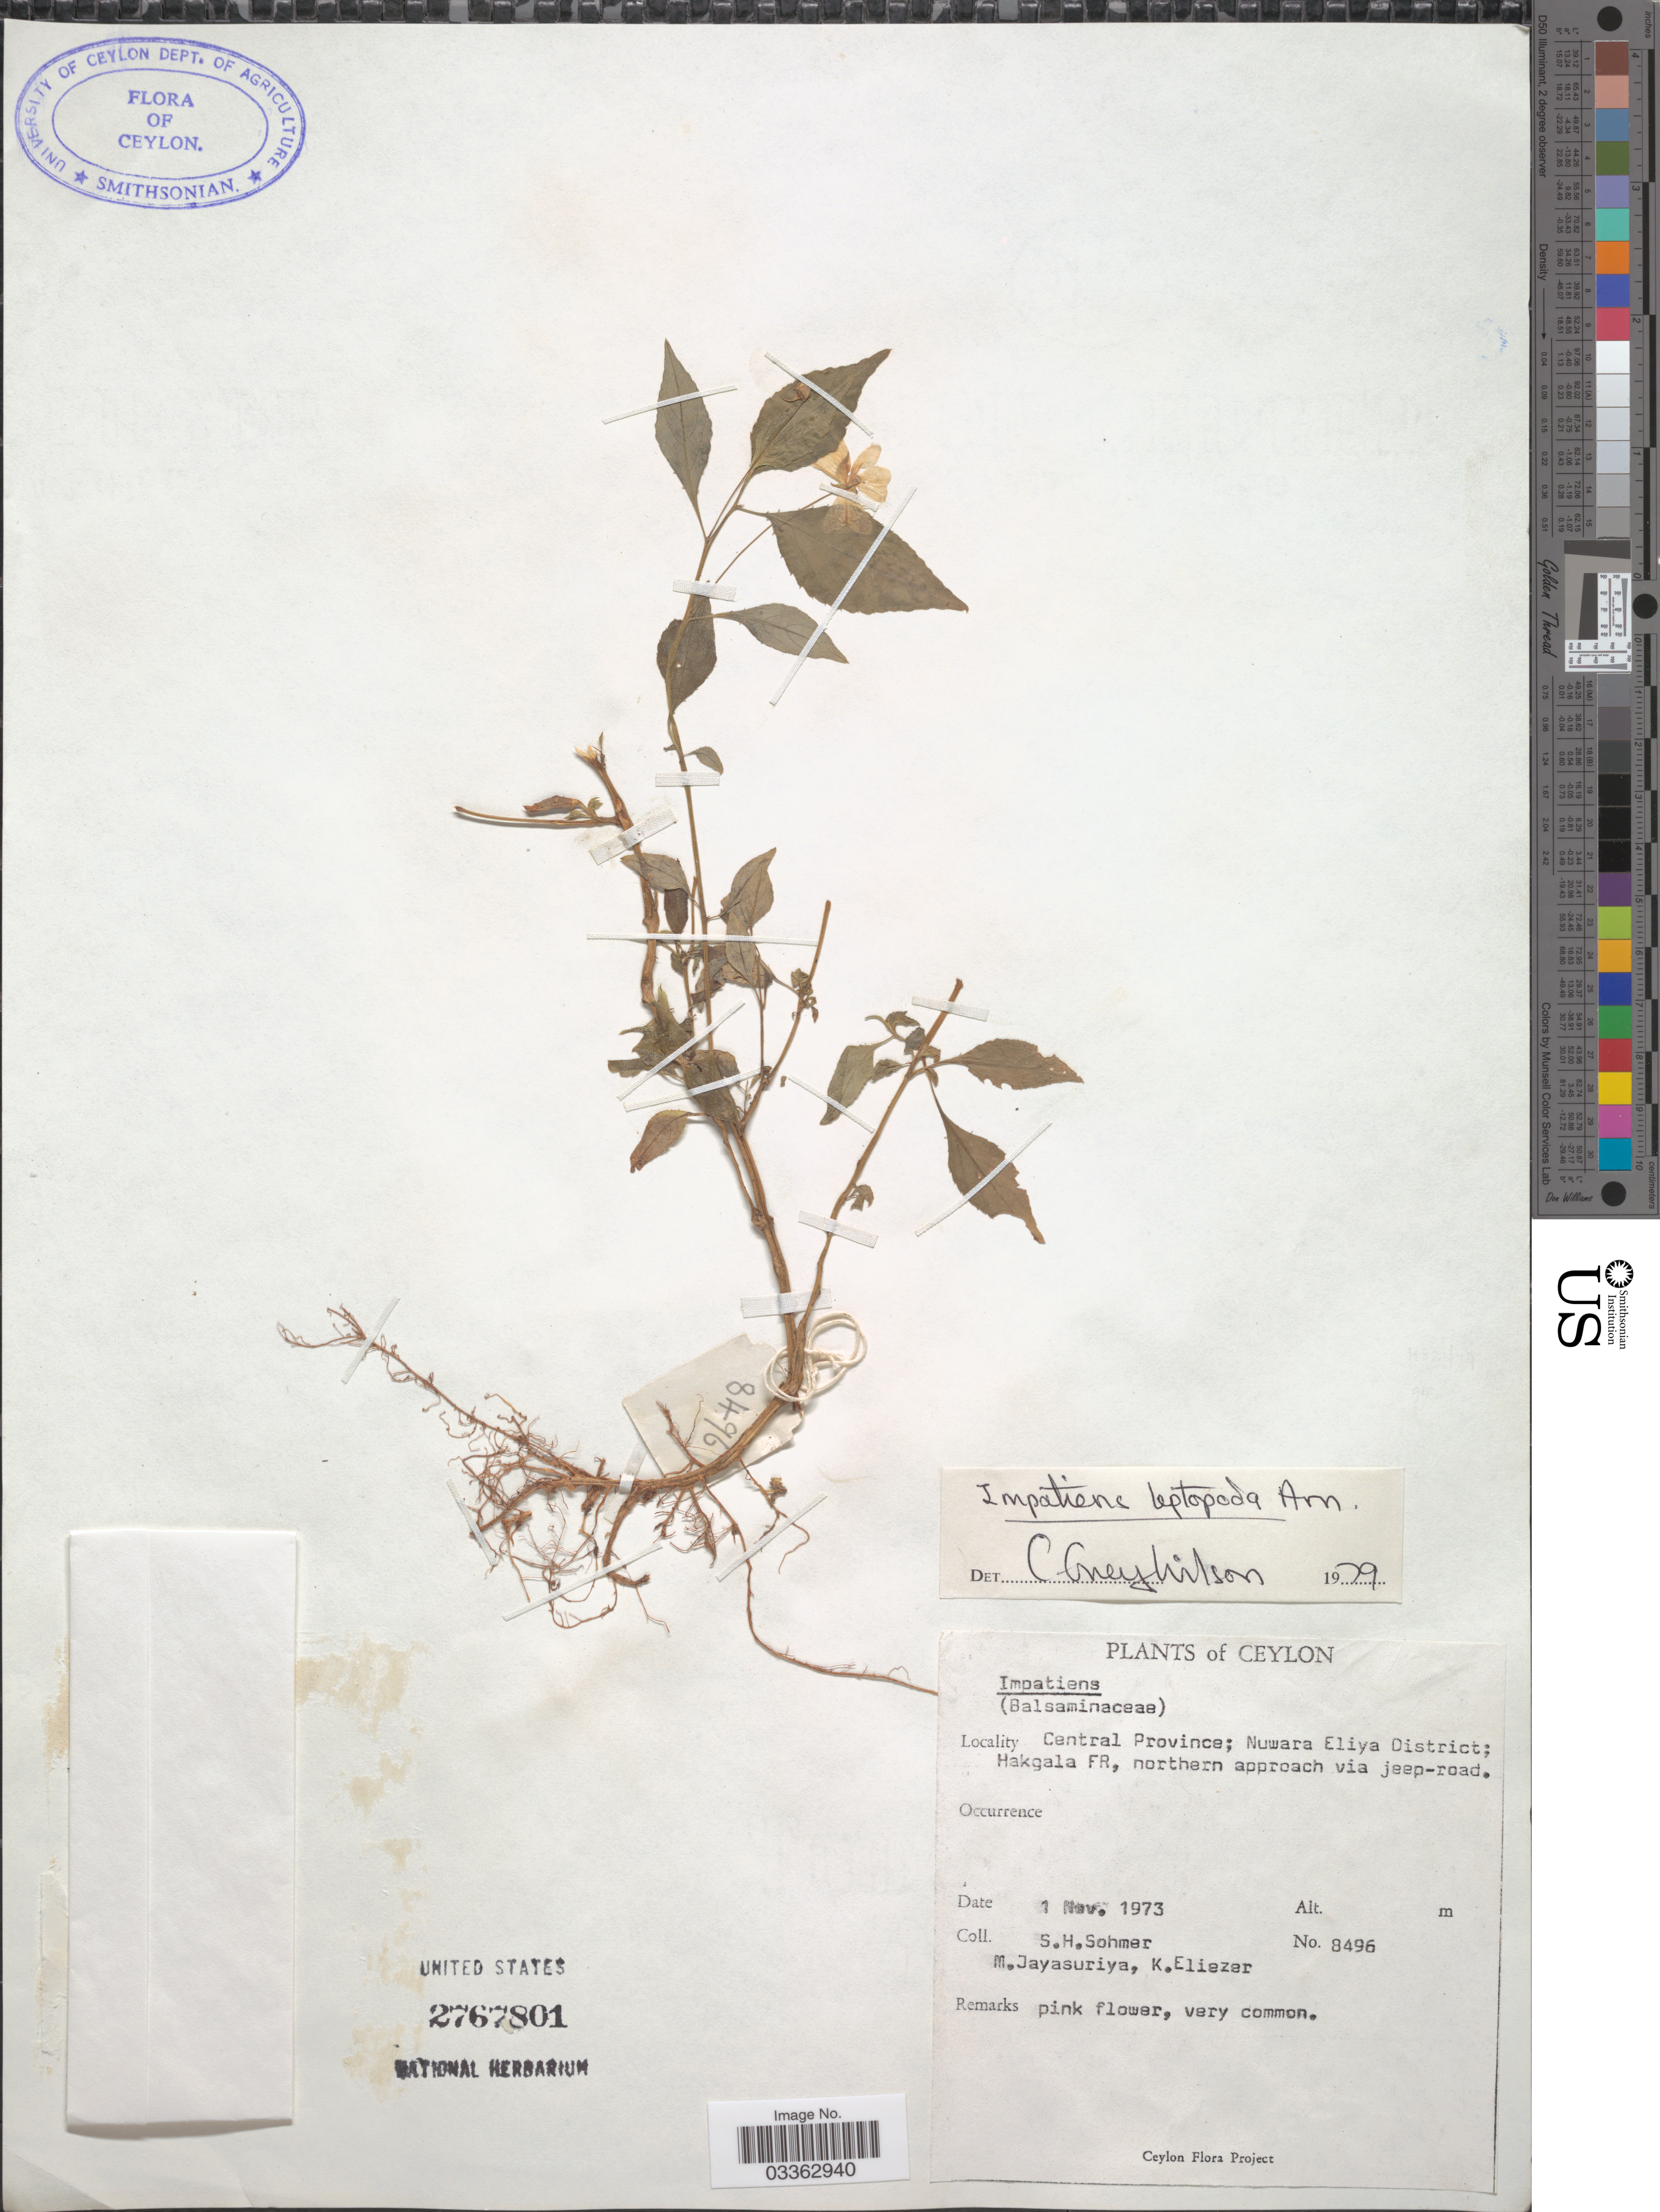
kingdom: Plantae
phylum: Tracheophyta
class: Magnoliopsida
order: Ericales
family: Balsaminaceae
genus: Impatiens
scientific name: Impatiens leptopoda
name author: Arn.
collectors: S. H. Sohmer, M. Jayasuriya & K. Eliezer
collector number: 8496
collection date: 1973-11-01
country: Sri Lanka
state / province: Central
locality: Ceylon. Nuwara Eliya District; Hakgala FR, northern approach via jeep-road.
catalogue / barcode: US 2767801